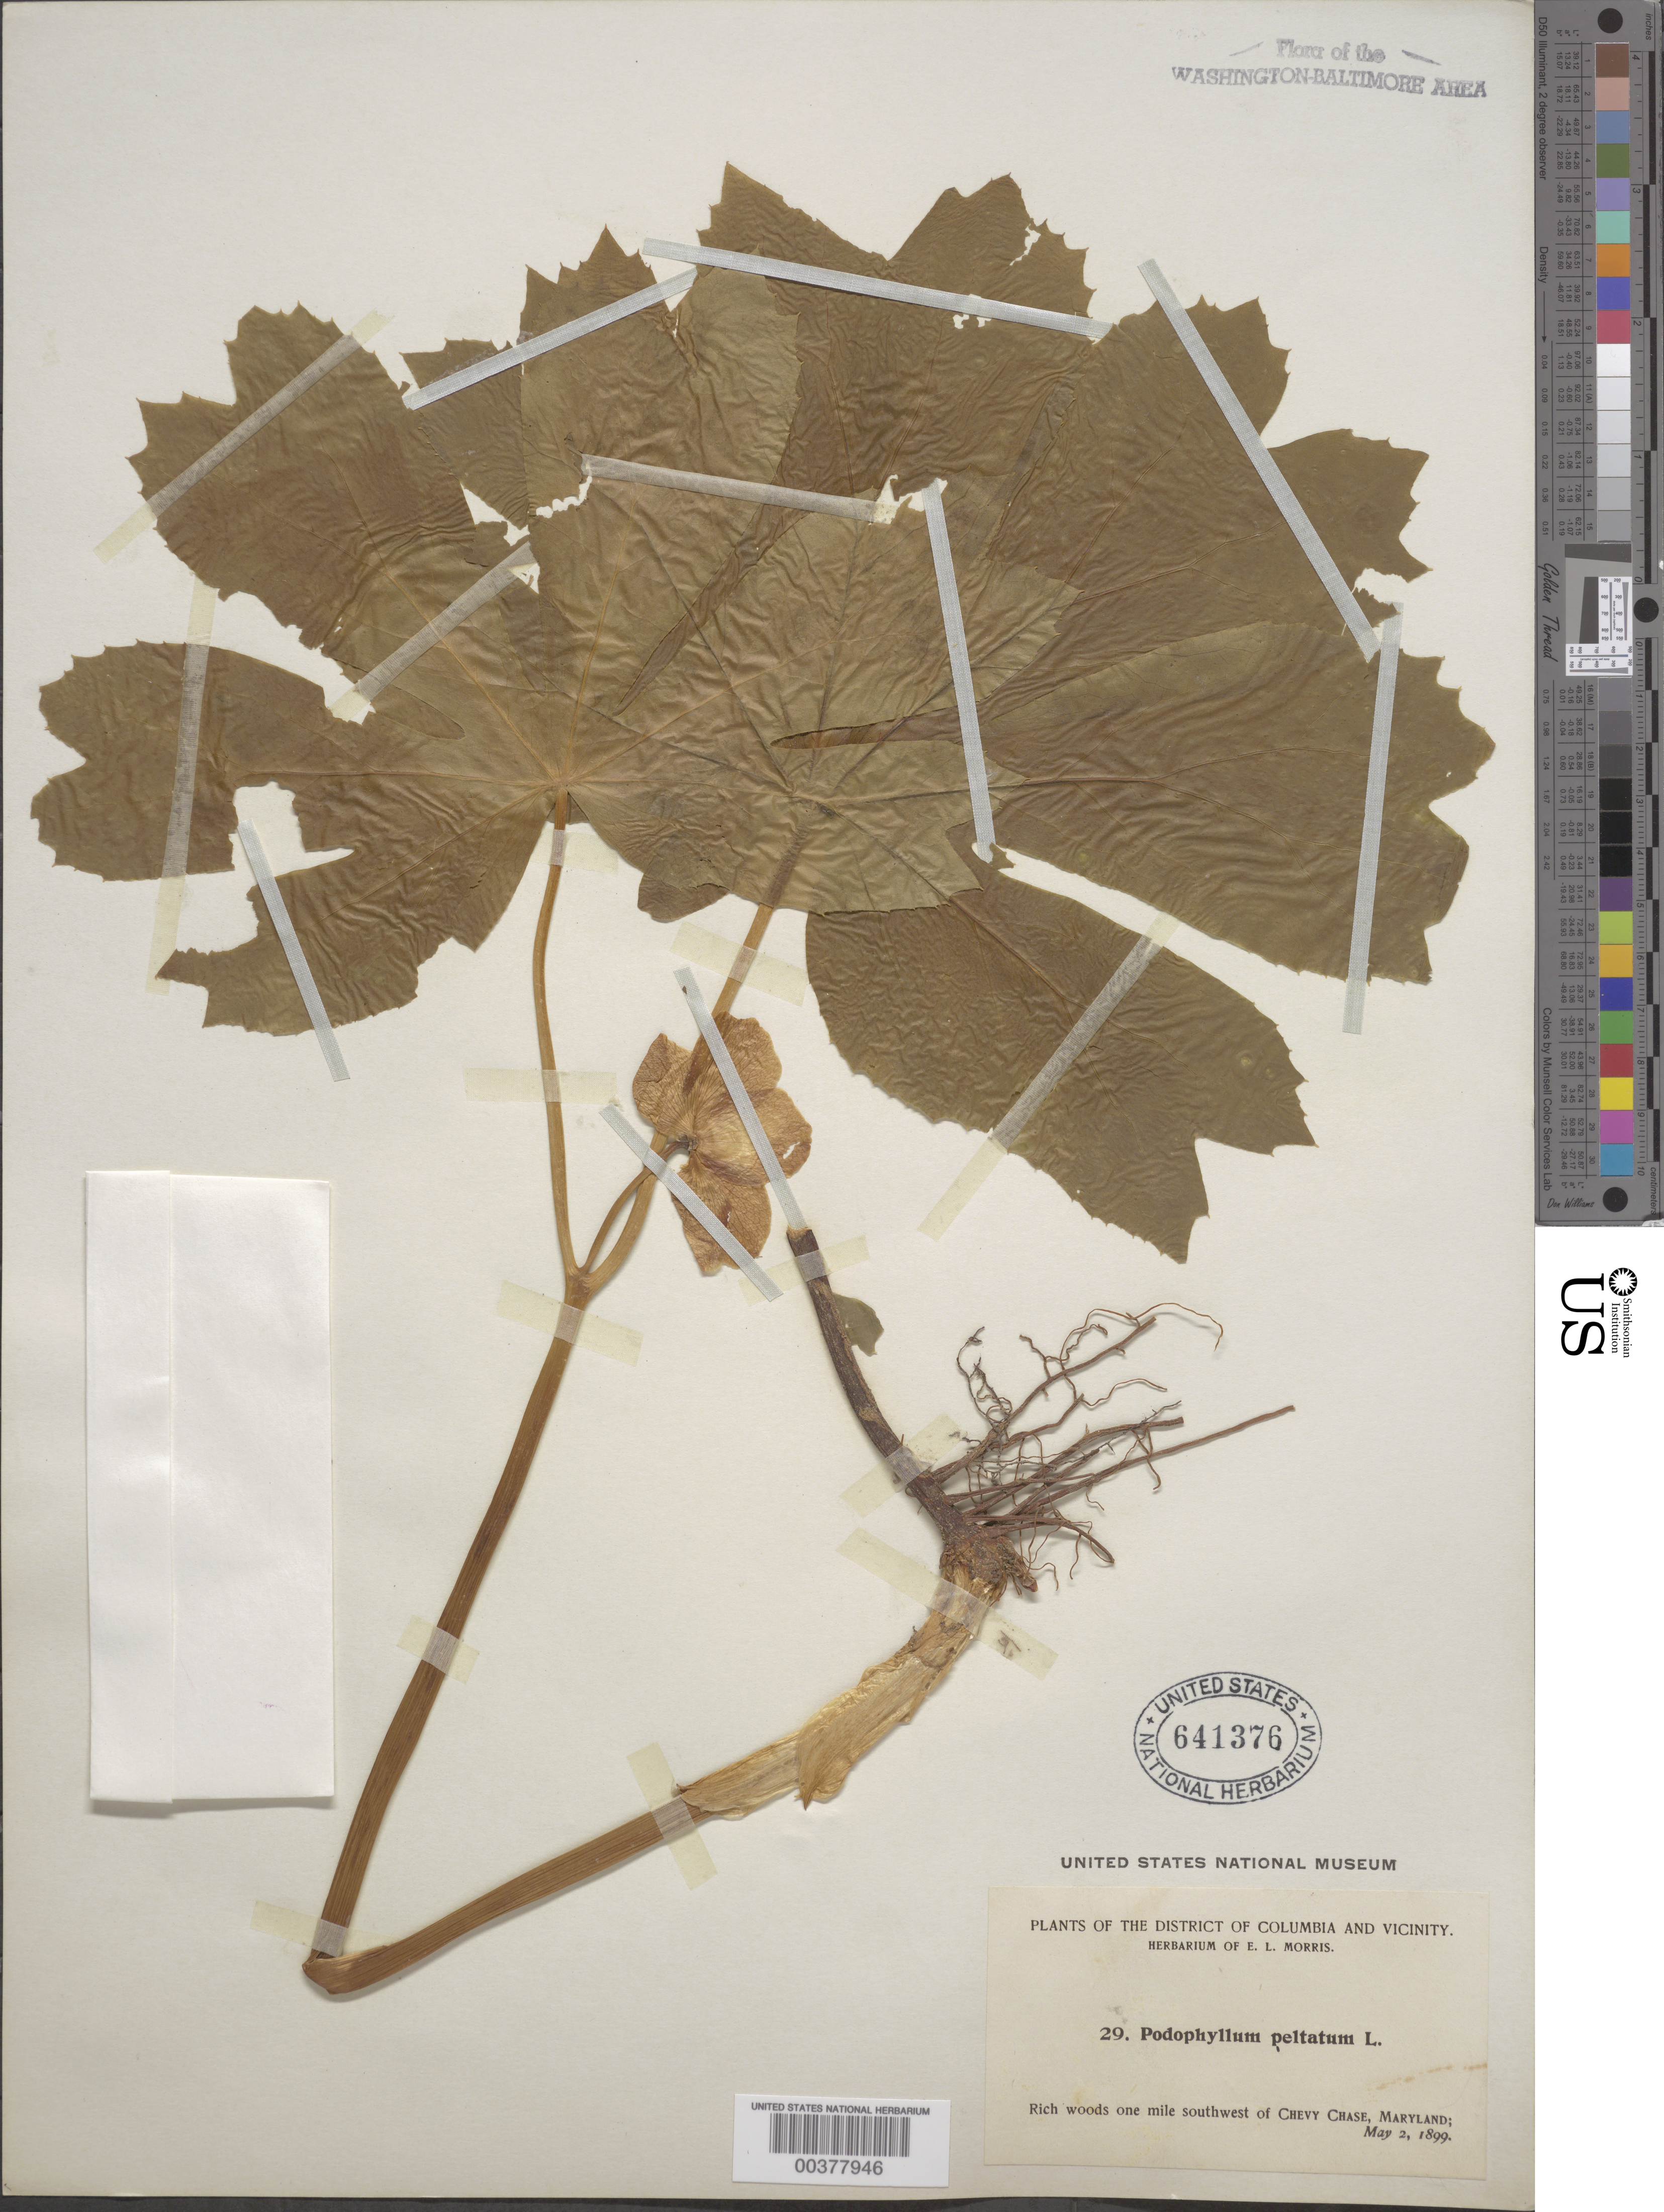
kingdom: Plantae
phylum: Tracheophyta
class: Magnoliopsida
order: Ranunculales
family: Berberidaceae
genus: Podophyllum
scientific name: Podophyllum peltatum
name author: L.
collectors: E. L. Morris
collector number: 29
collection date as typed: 02 May 1899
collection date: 1899-05-02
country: United States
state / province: Maryland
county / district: Montgomery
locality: southwest of Chevy Chase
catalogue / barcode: US 641376